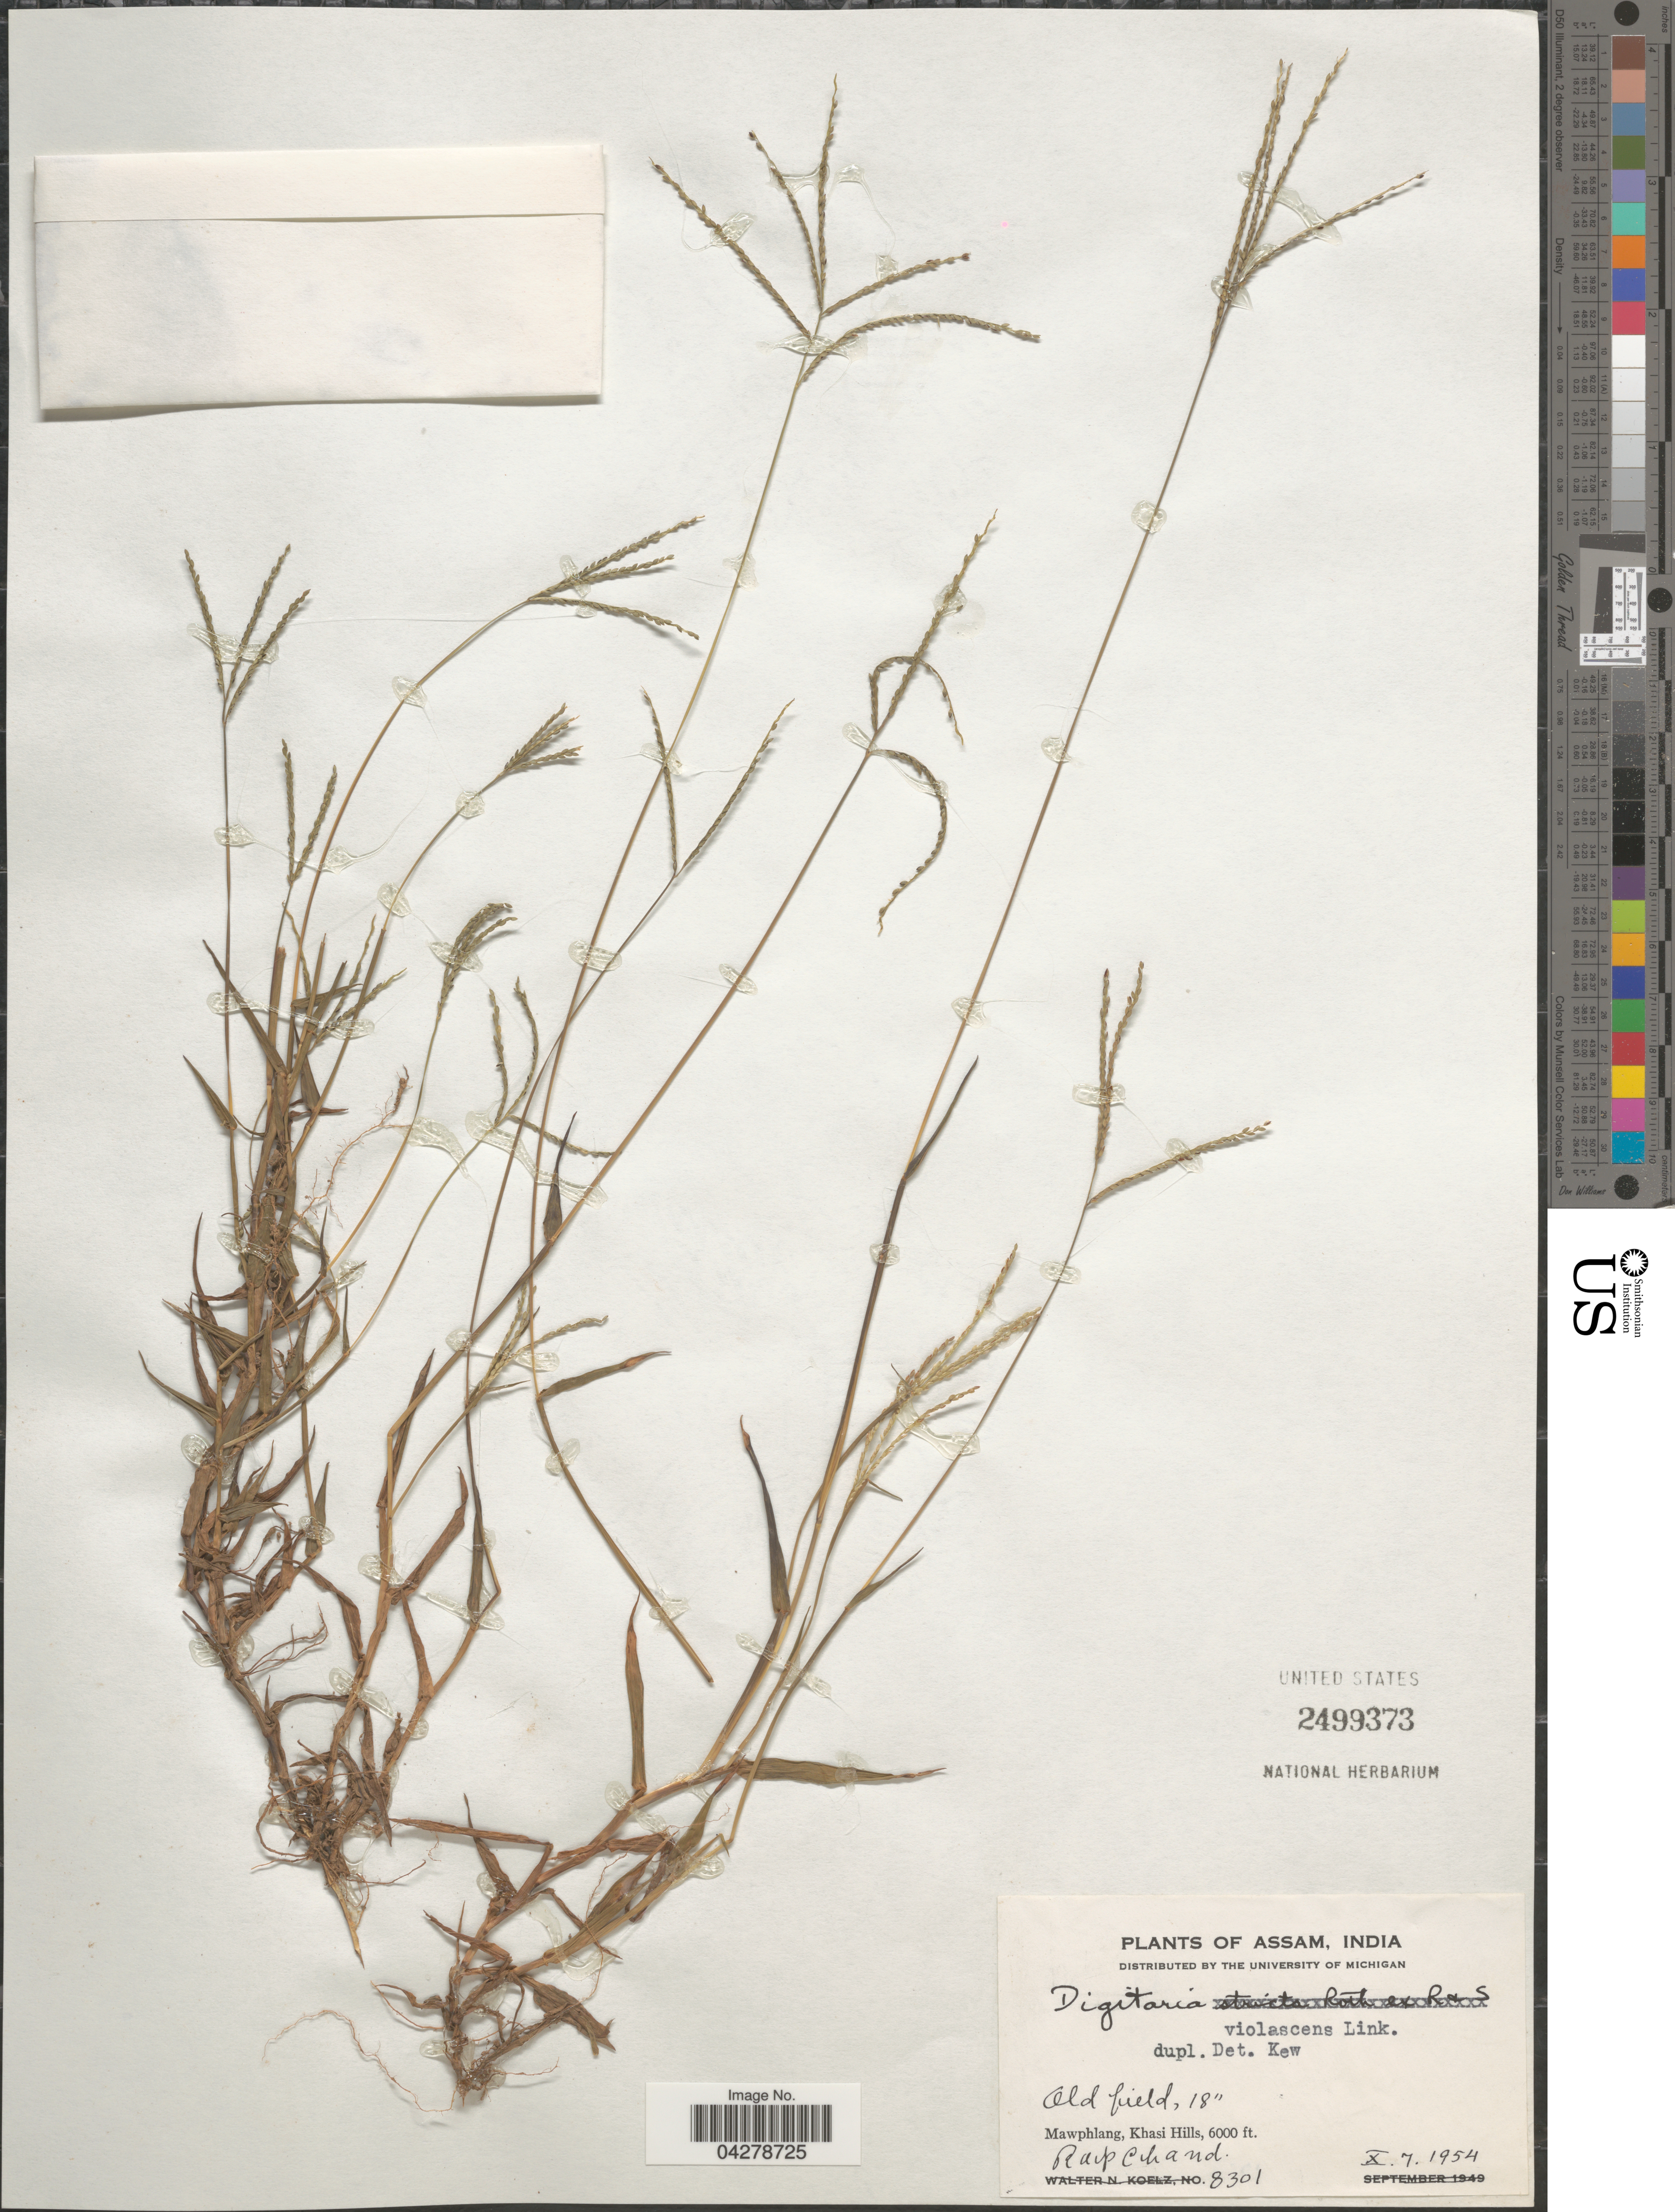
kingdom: Plantae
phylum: Tracheophyta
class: Liliopsida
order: Poales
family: Poaceae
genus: Digitaria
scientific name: Digitaria violascens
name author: Link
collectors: R. Chand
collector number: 8301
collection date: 1954-10-07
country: India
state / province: Meghalaya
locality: Mawphlang, Khasi Hills.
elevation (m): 1829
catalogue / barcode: US 2499373